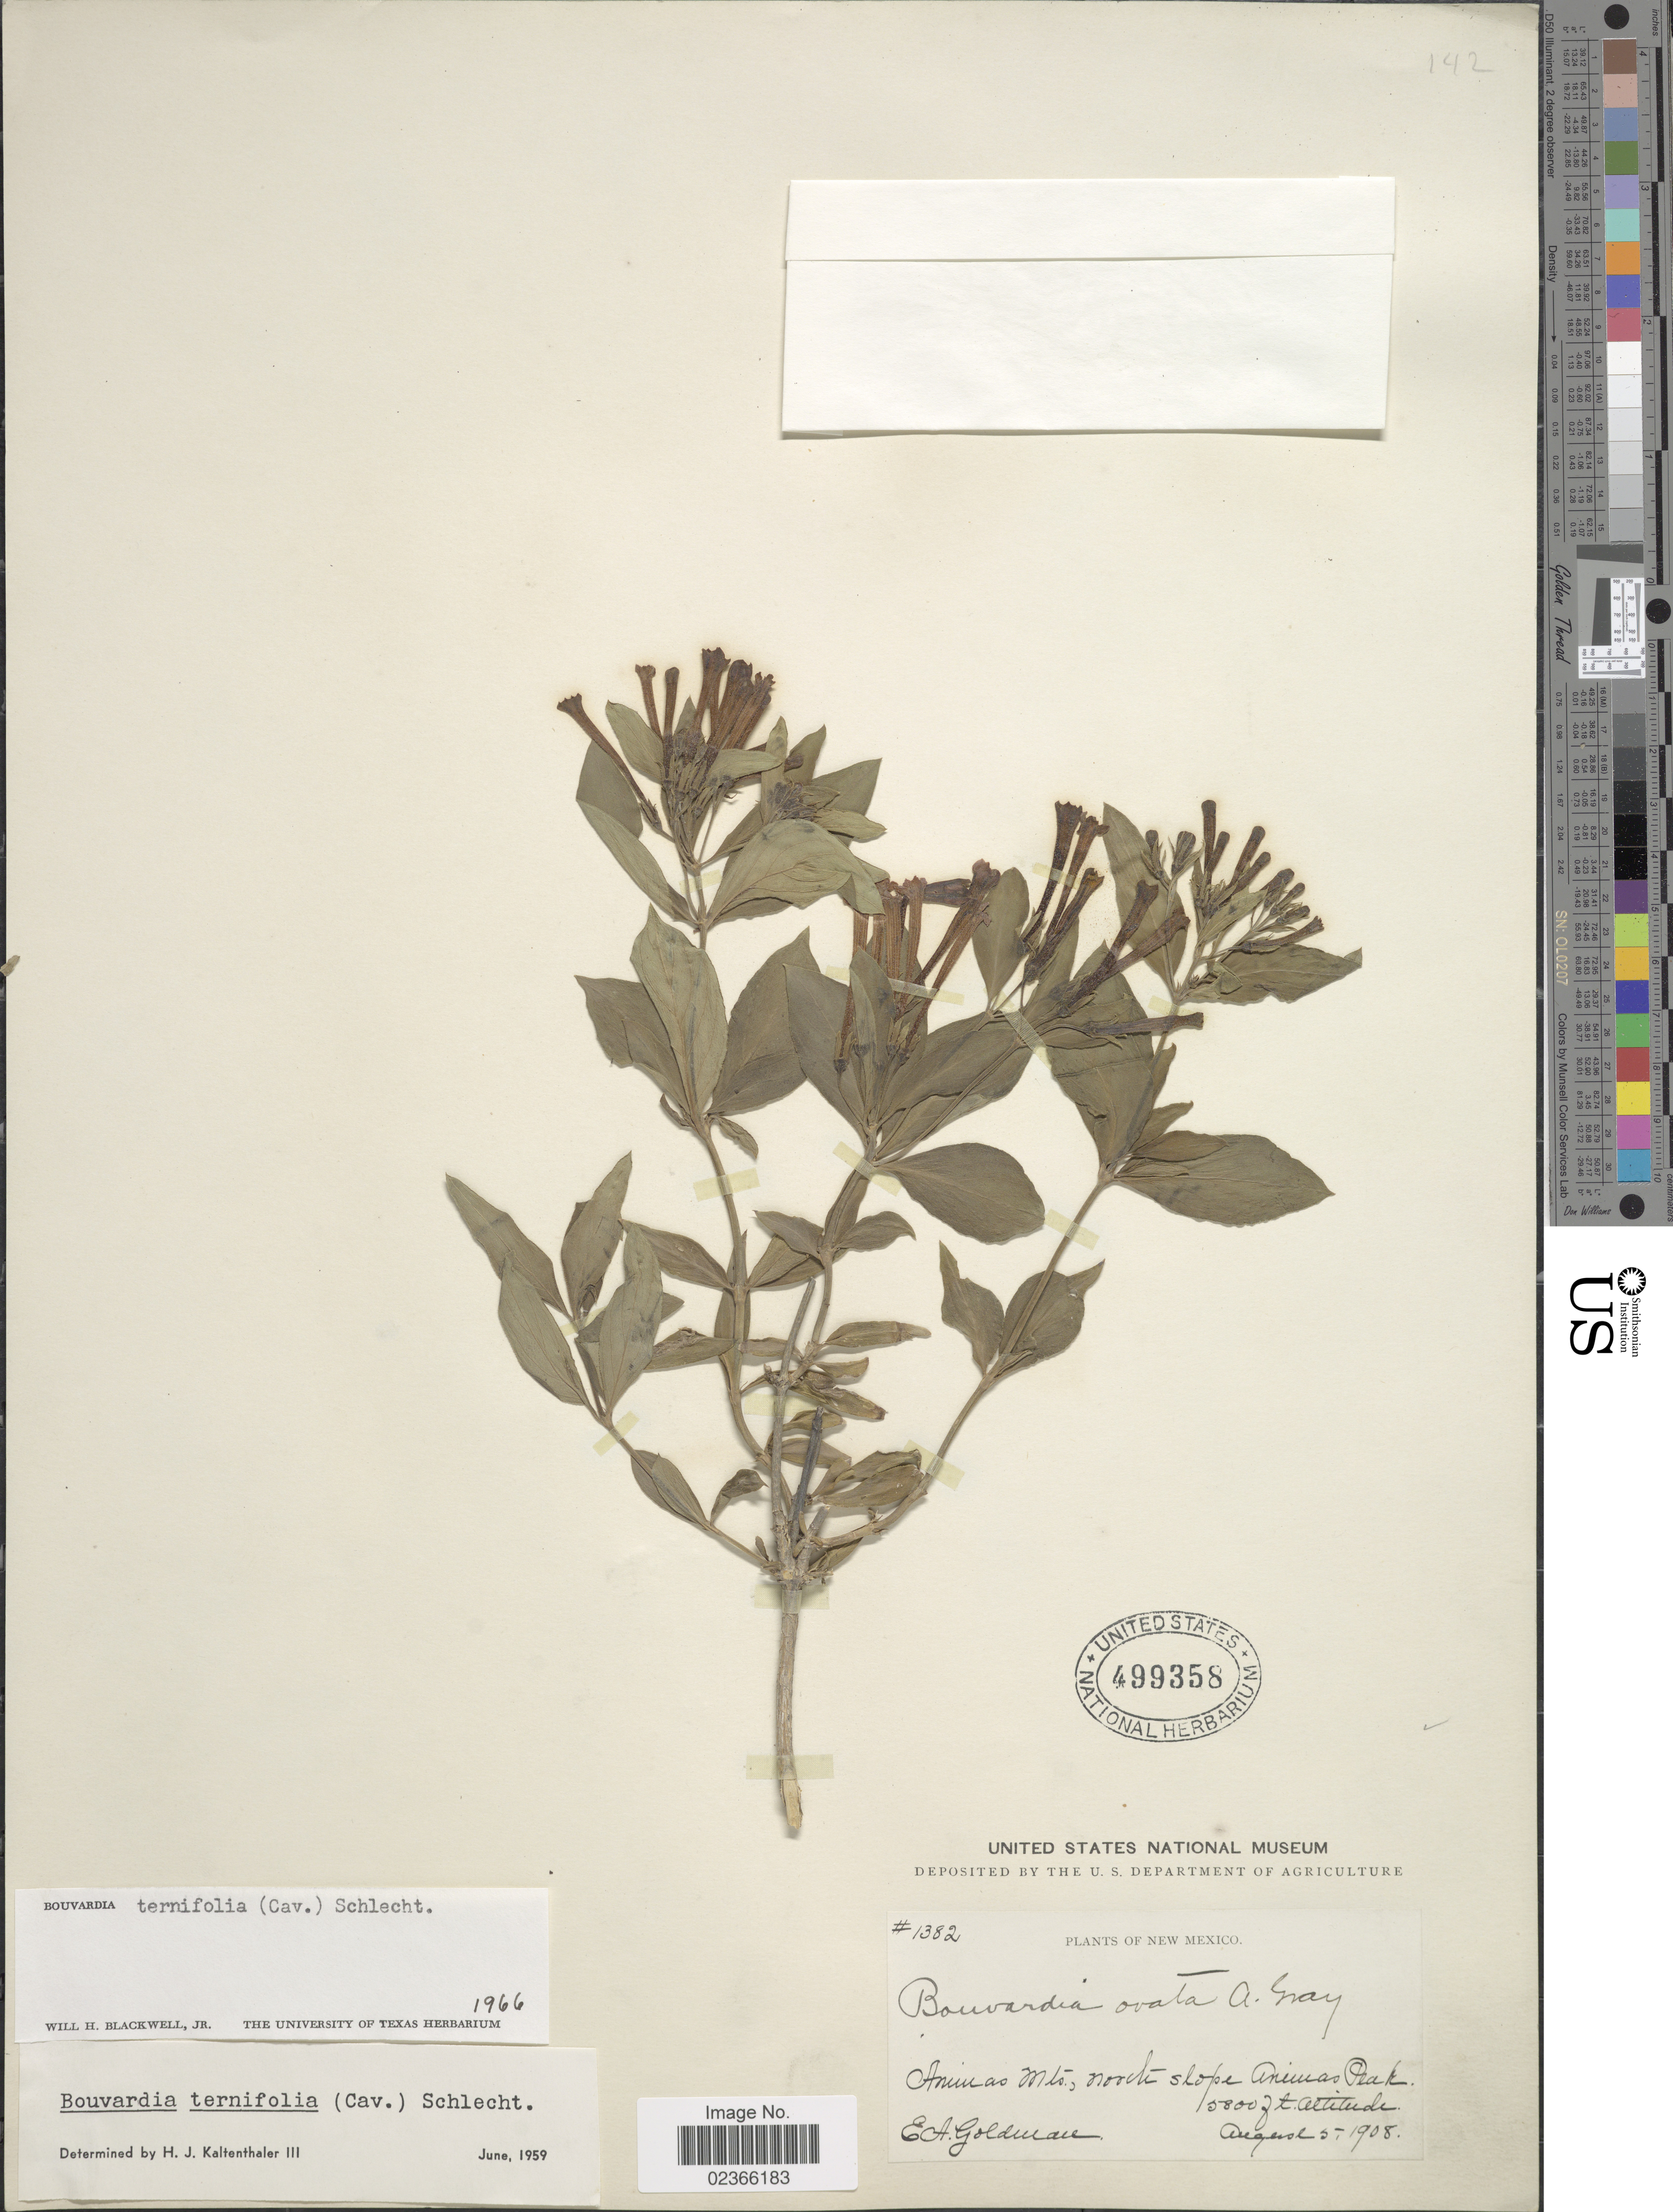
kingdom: Plantae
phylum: Tracheophyta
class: Magnoliopsida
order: Gentianales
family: Rubiaceae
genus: Bouvardia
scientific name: Bouvardia ternifolia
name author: (Cav.) Schltdl.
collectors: E. A. Goldman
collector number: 1382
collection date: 1908-08-05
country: United States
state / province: New Mexico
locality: New Mexico, Animas Mts., noock slope Animas Peak.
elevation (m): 1768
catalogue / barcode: US 499358